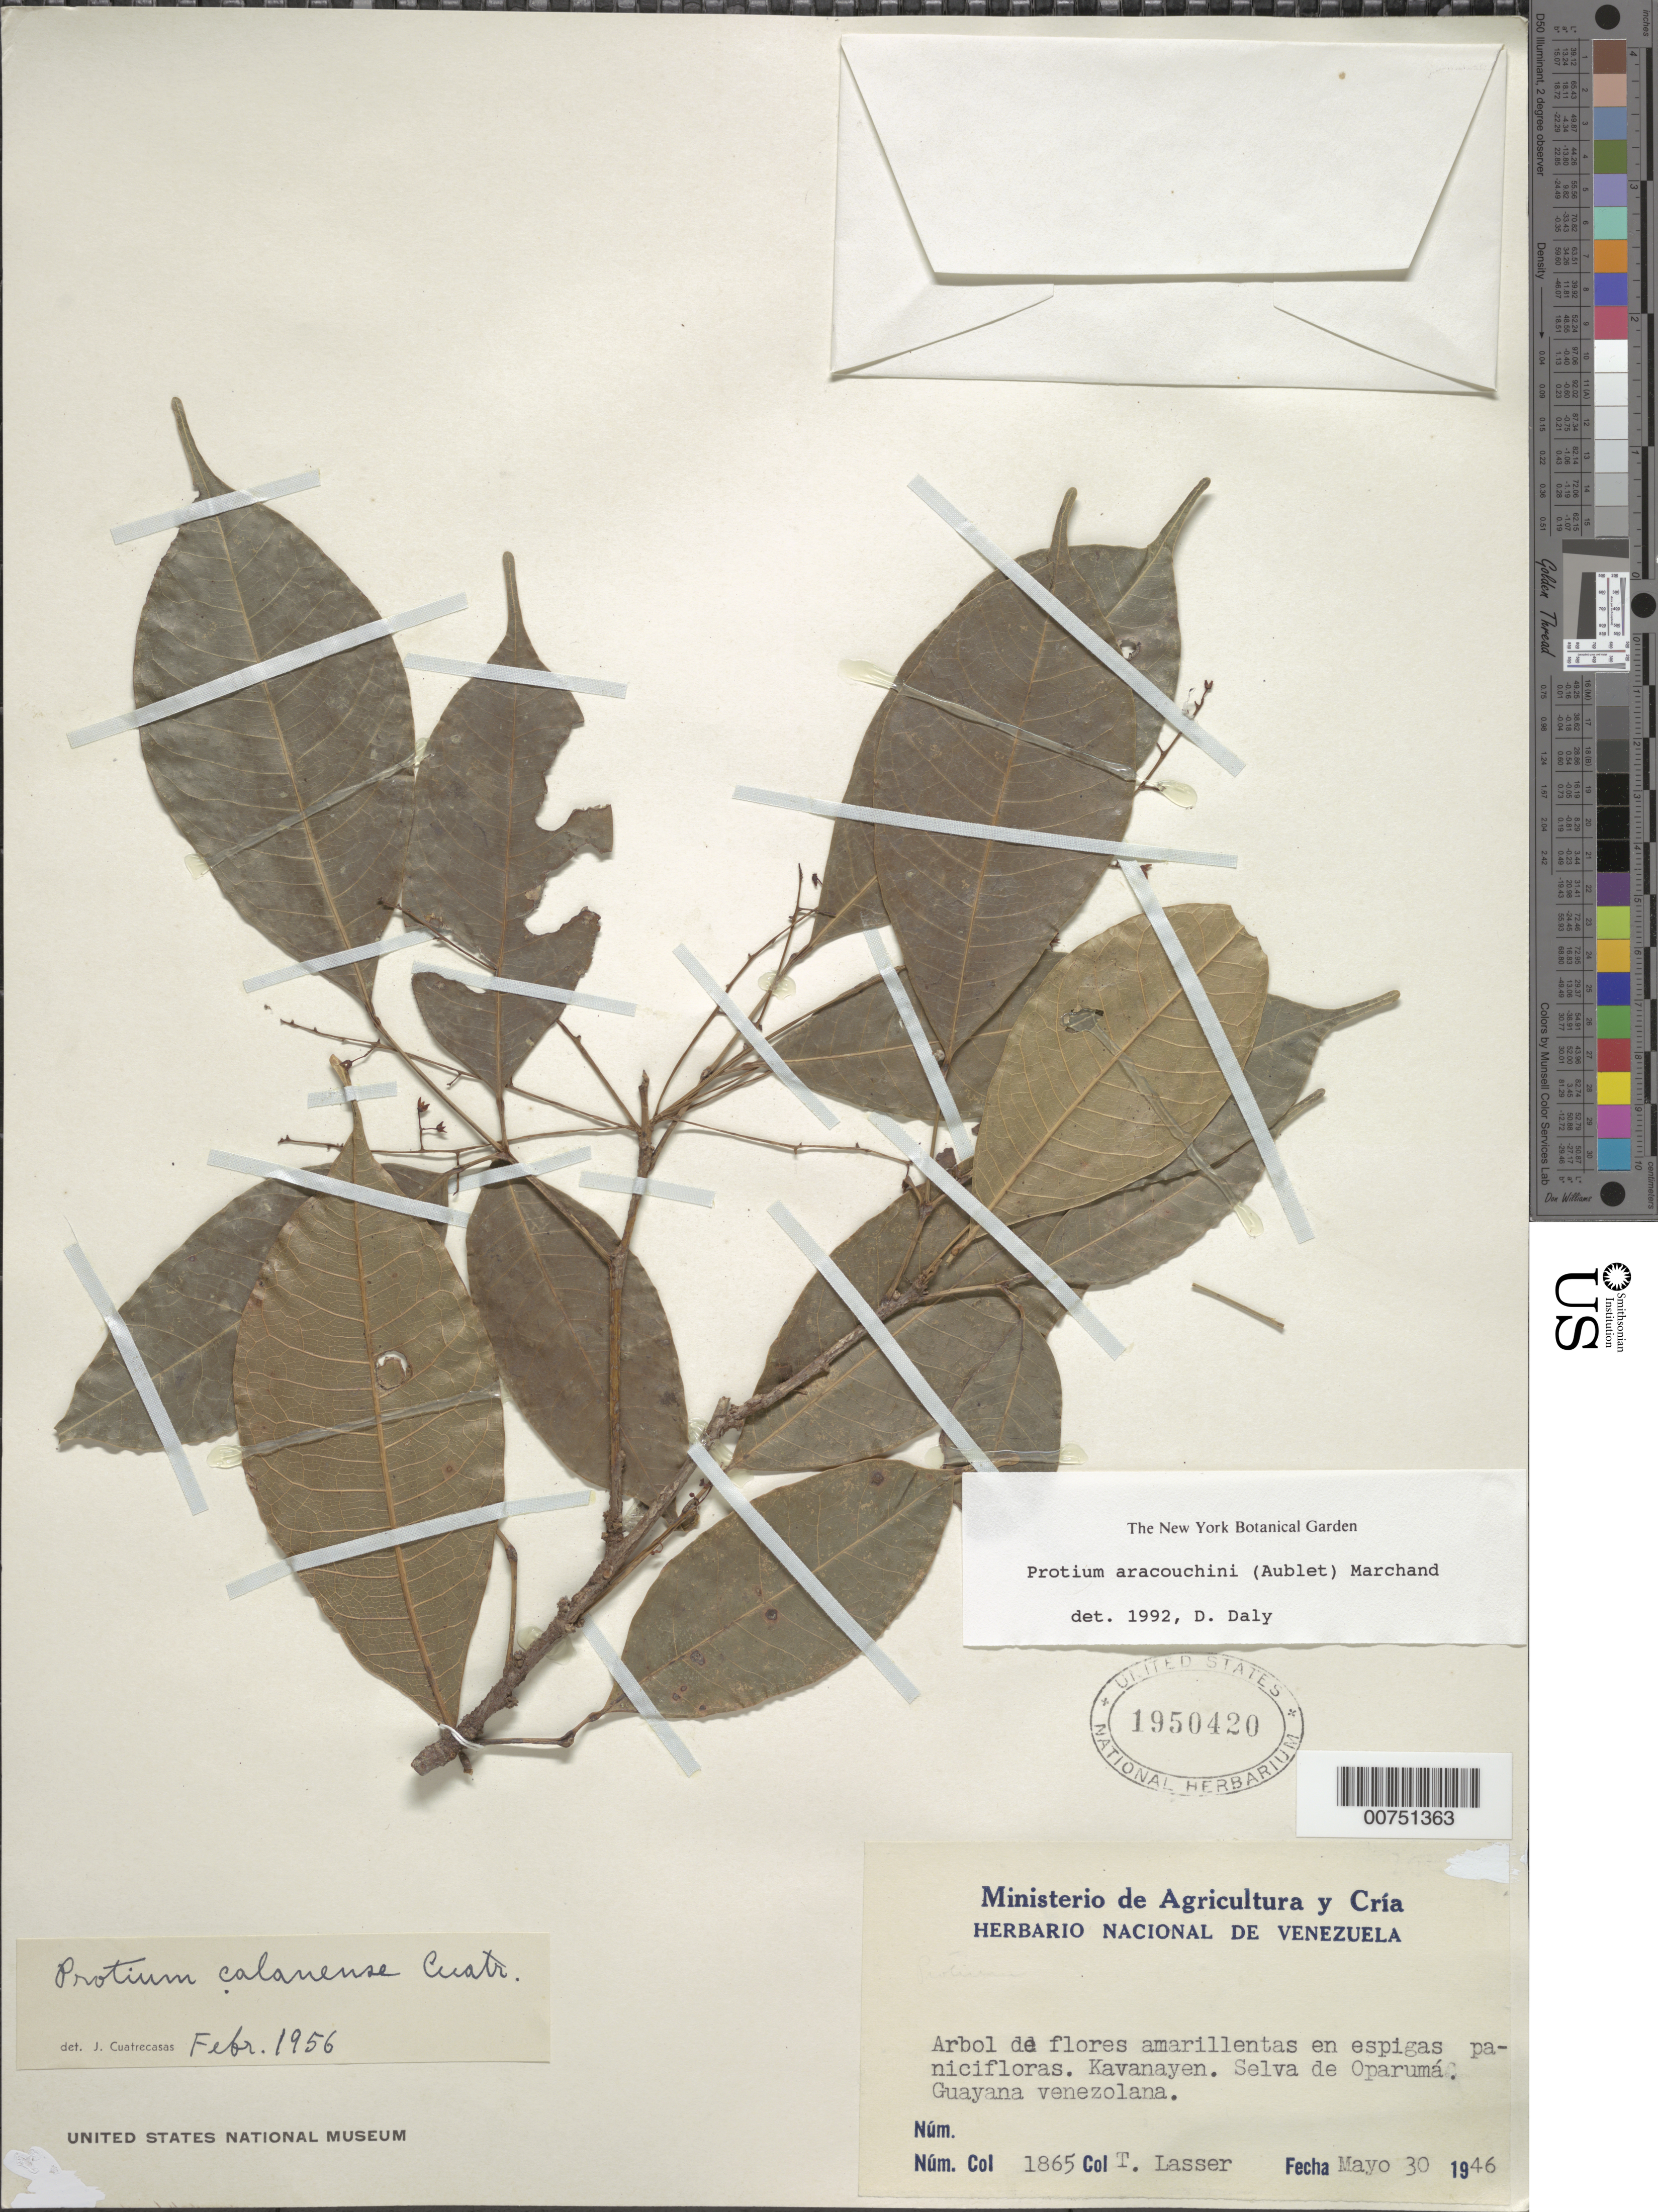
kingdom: Plantae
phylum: Tracheophyta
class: Magnoliopsida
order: Sapindales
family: Burseraceae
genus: Protium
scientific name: Protium aracouchini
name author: (Aubl.) Marchand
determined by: Daly, D. C.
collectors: T. Lasser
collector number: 1865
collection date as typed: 30-May-46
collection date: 1946-05-30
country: Venezuela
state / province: Bolívar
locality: Kavanayén, Selva de Oparumá, Guayana Venezolana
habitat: Selva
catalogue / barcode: US 1950420